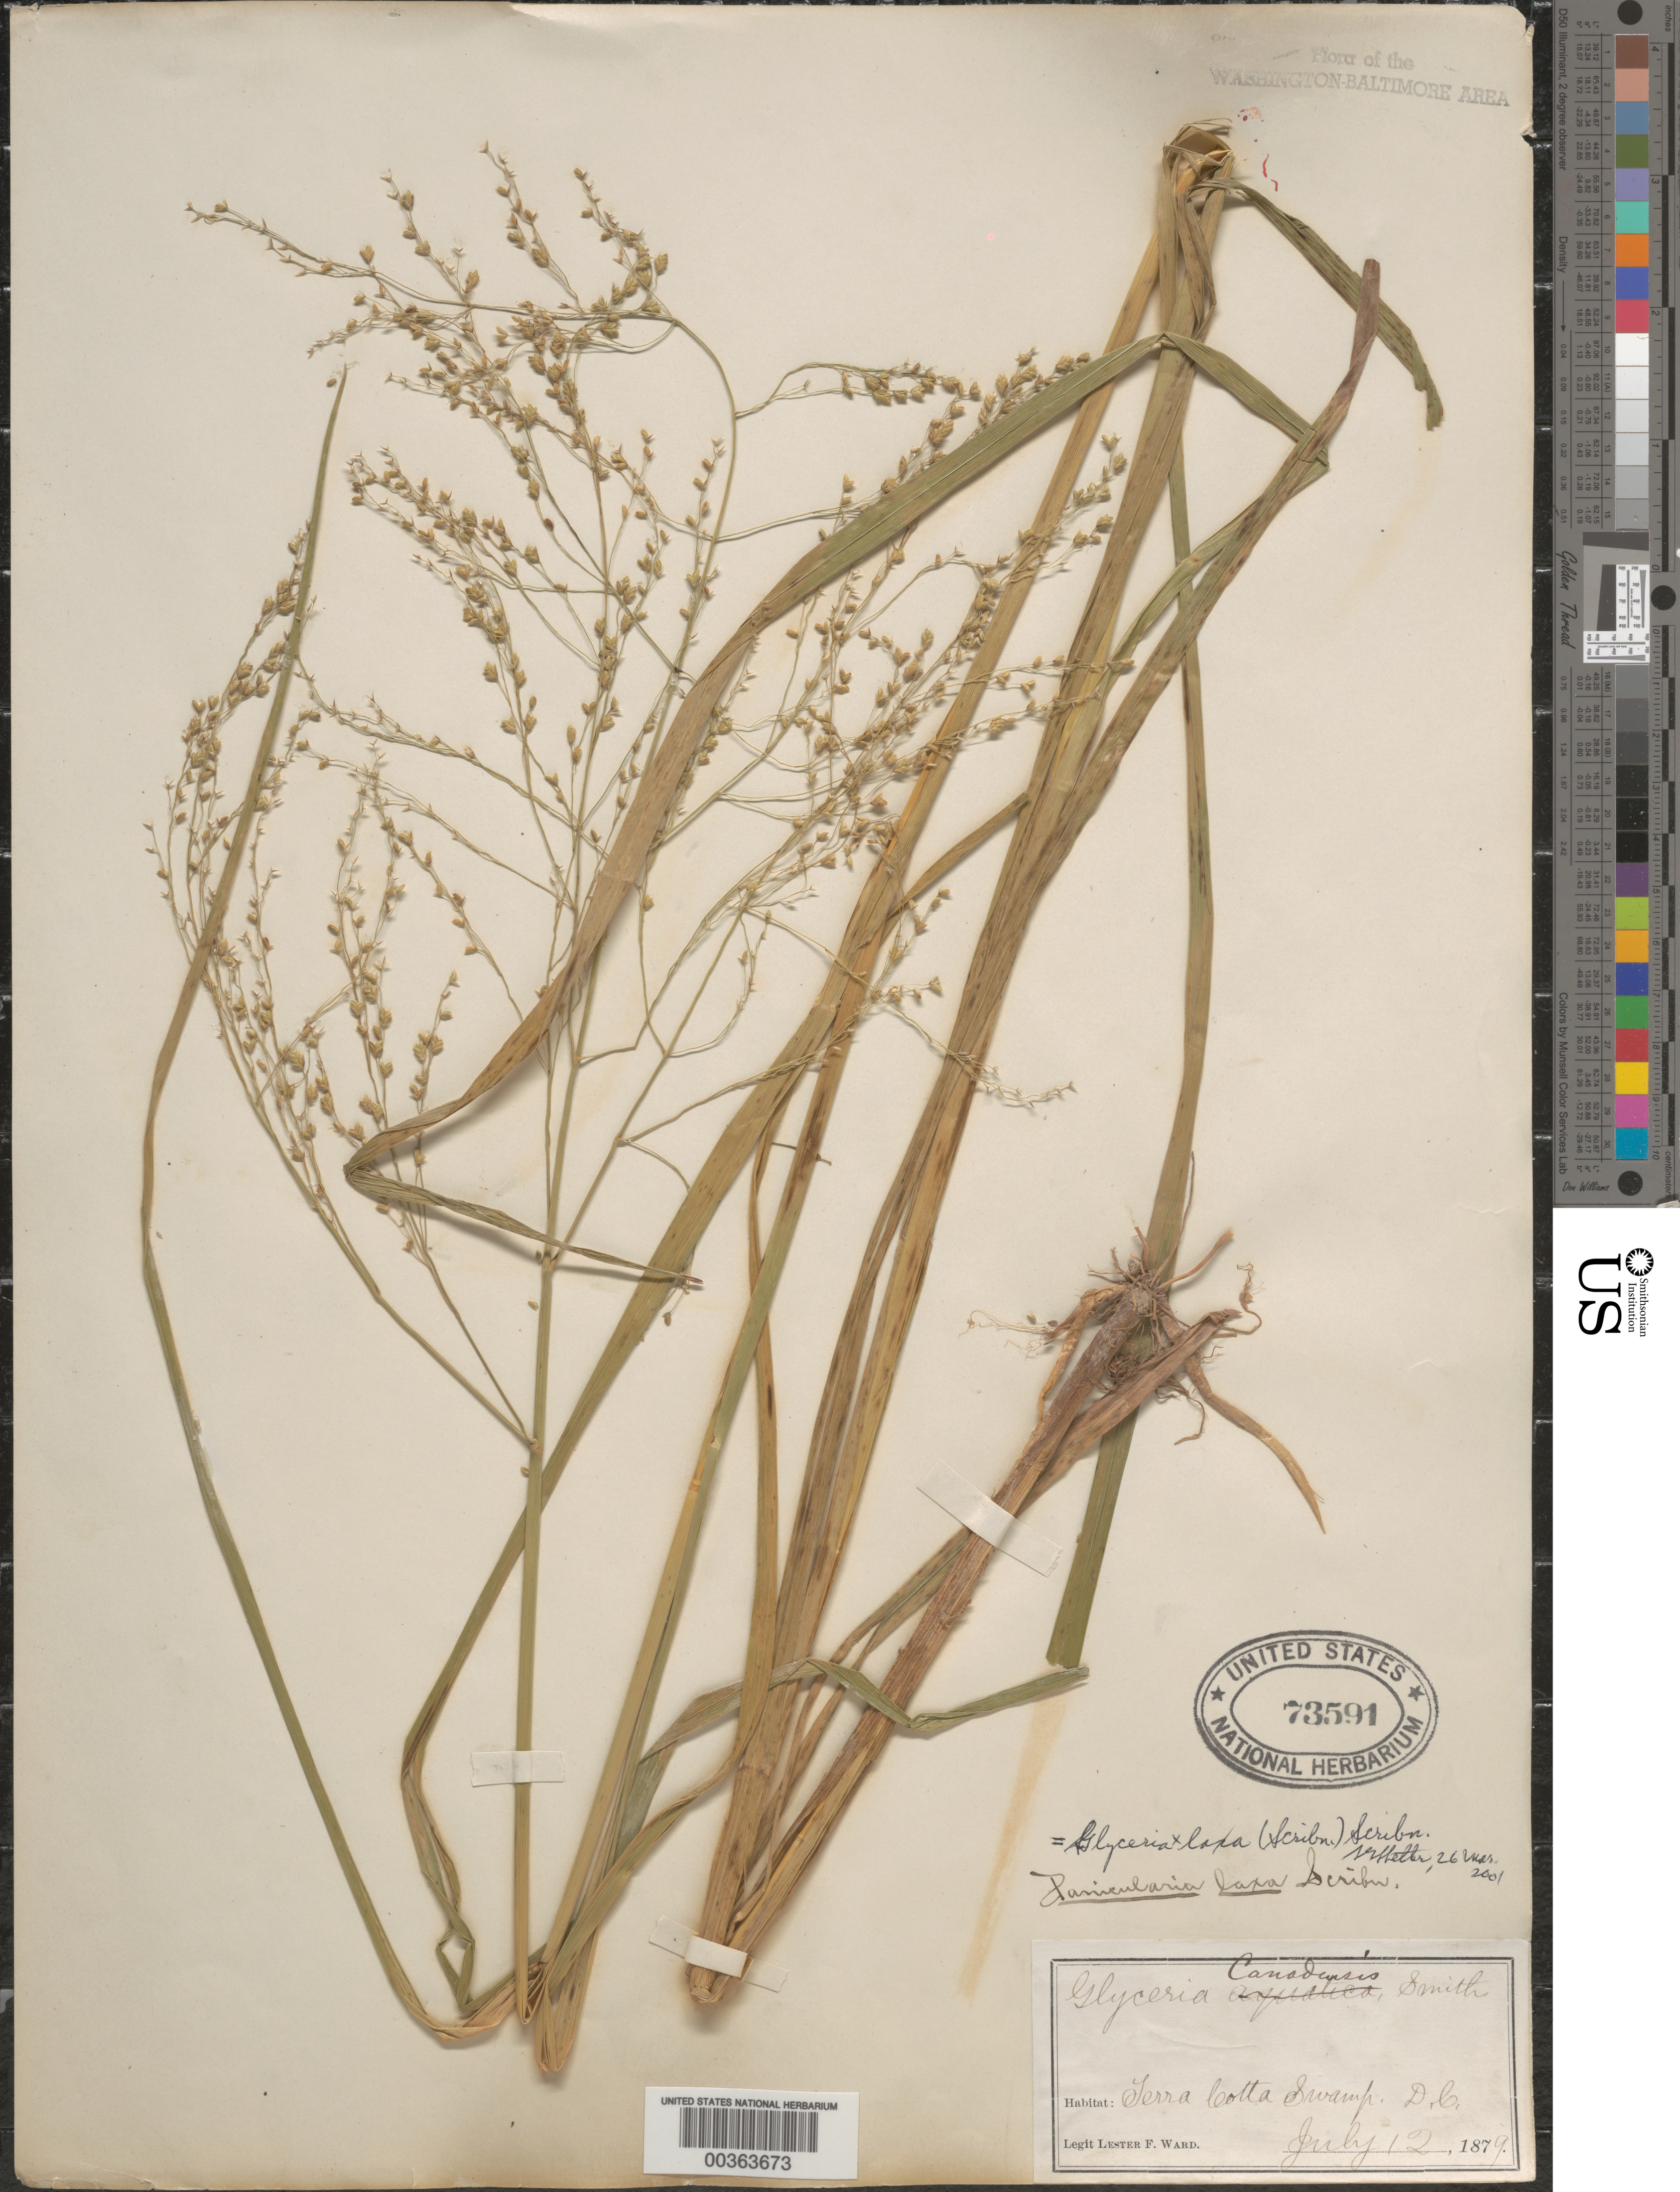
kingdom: Plantae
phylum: Tracheophyta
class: Liliopsida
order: Poales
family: Poaceae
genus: Glyceria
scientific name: Glyceria canadensis var. laxa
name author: (Scribn.) Hitchc.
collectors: L. F. Ward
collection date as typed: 12 Jul 1879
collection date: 1879-07-12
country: United States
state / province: District of Columbia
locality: Terra Cotta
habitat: Swamp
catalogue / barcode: US 73591